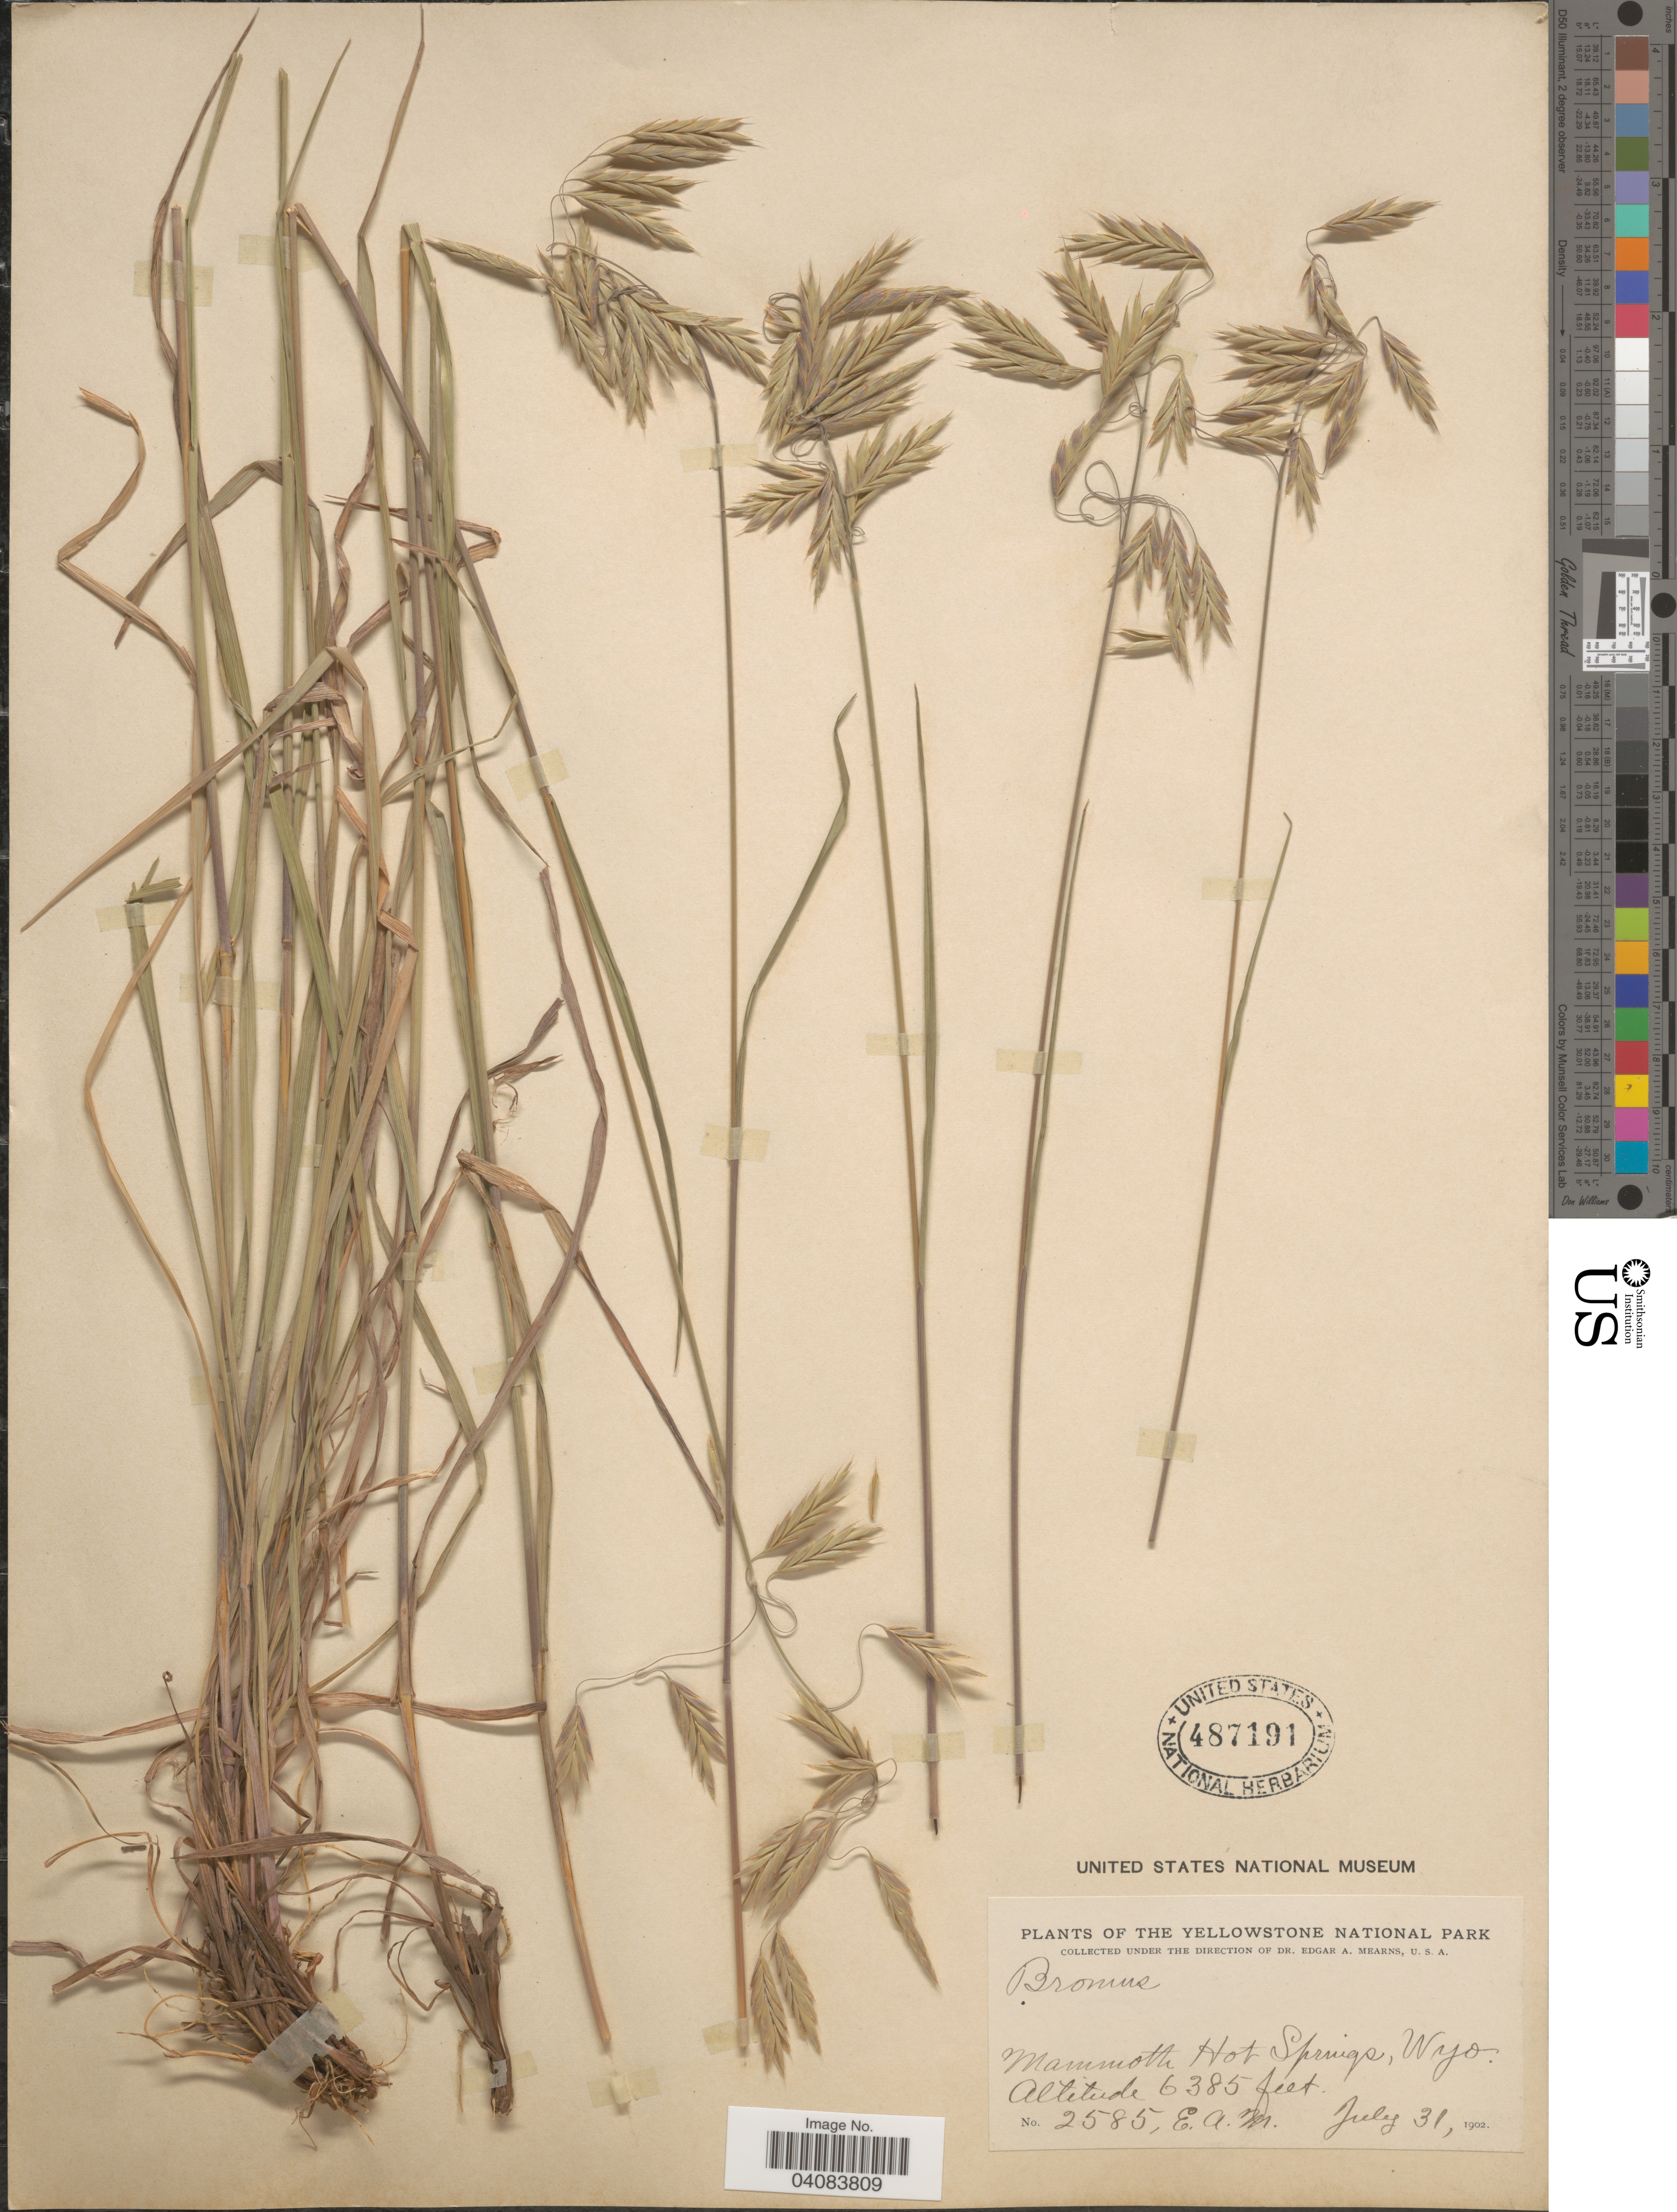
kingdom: Plantae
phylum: Tracheophyta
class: Liliopsida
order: Poales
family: Poaceae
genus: Bromus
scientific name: Bromus porteri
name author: (J.M. Coult.) Nash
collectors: E. A. Mearns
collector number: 2585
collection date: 1902-07-31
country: United States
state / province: Wyoming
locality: Yellowstone National Park. Mammoth Hot Springs.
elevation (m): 1946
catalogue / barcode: US 487191